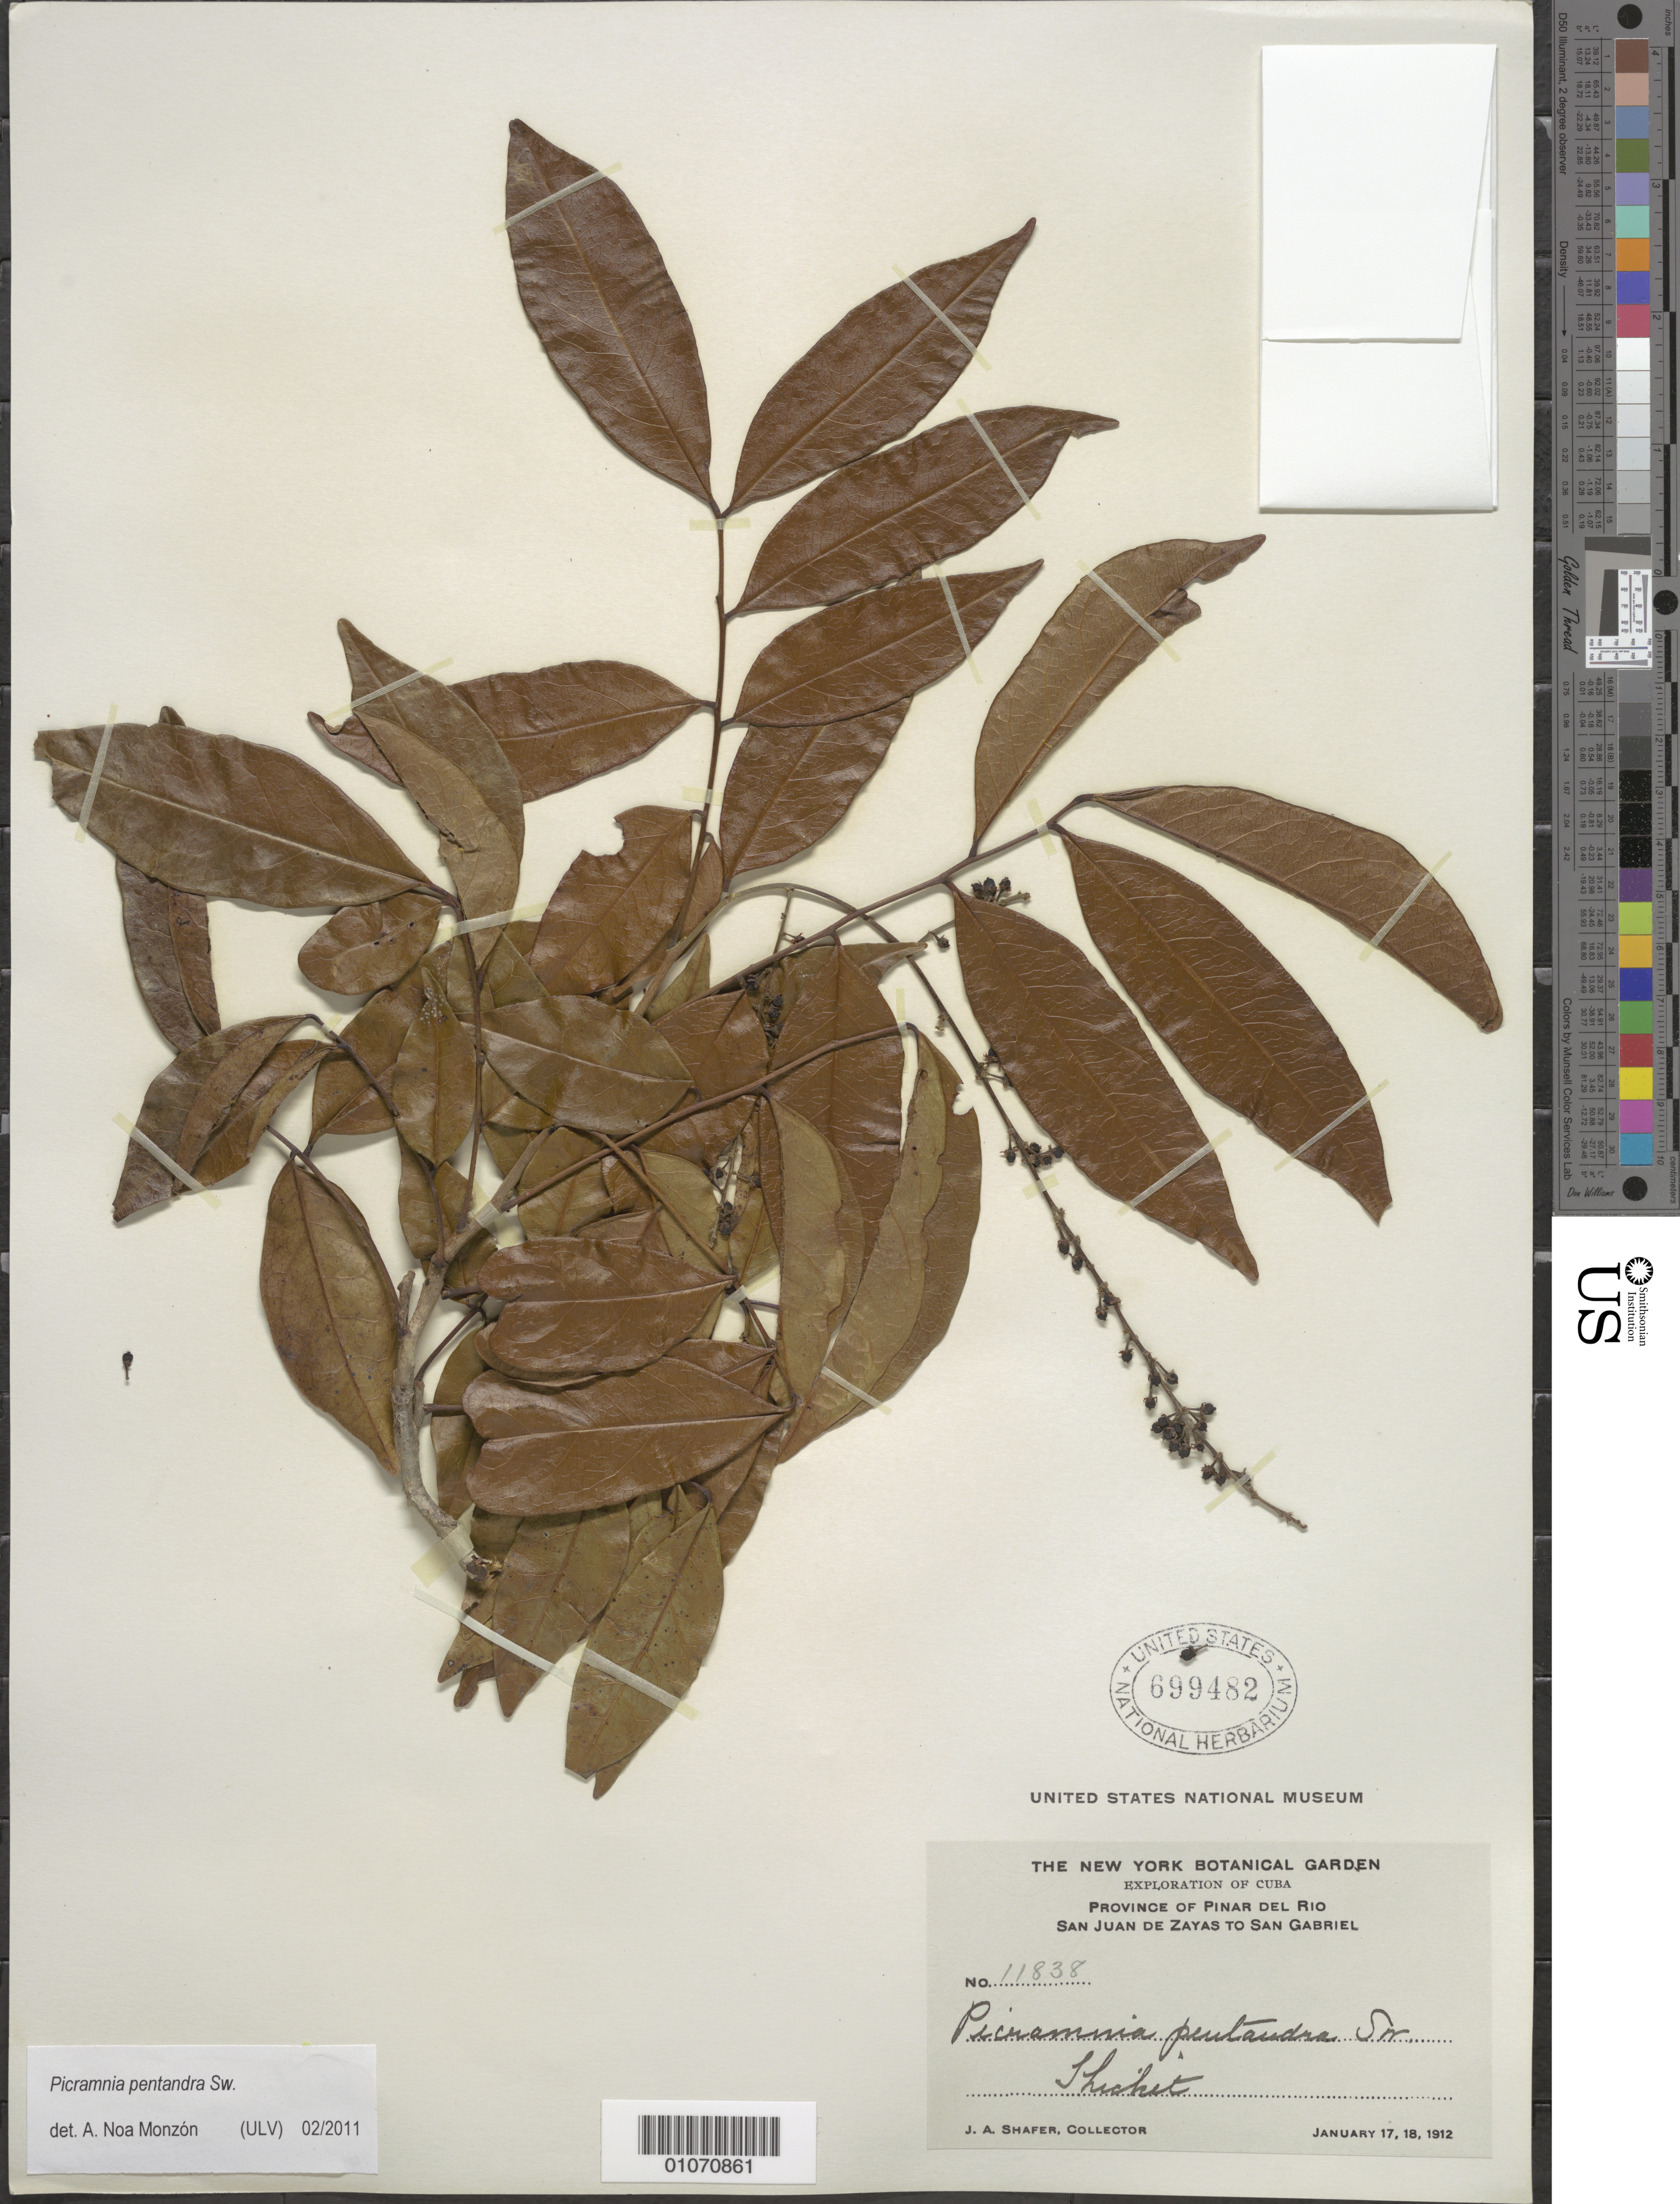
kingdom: Plantae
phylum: Tracheophyta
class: Magnoliopsida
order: Picramniales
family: Picramniaceae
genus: Picramnia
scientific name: Picramnia pentandra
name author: Sw.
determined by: Noa Monzón, A.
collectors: J. A. Shafer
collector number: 11838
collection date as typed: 17 Jan 1912 and 18 Jan 1912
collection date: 1912-01-17,1912-01-18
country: Cuba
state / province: Pinar del Río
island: Cuba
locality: San Juan de Zayas to San Gabriel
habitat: Thicket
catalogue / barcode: US 699482